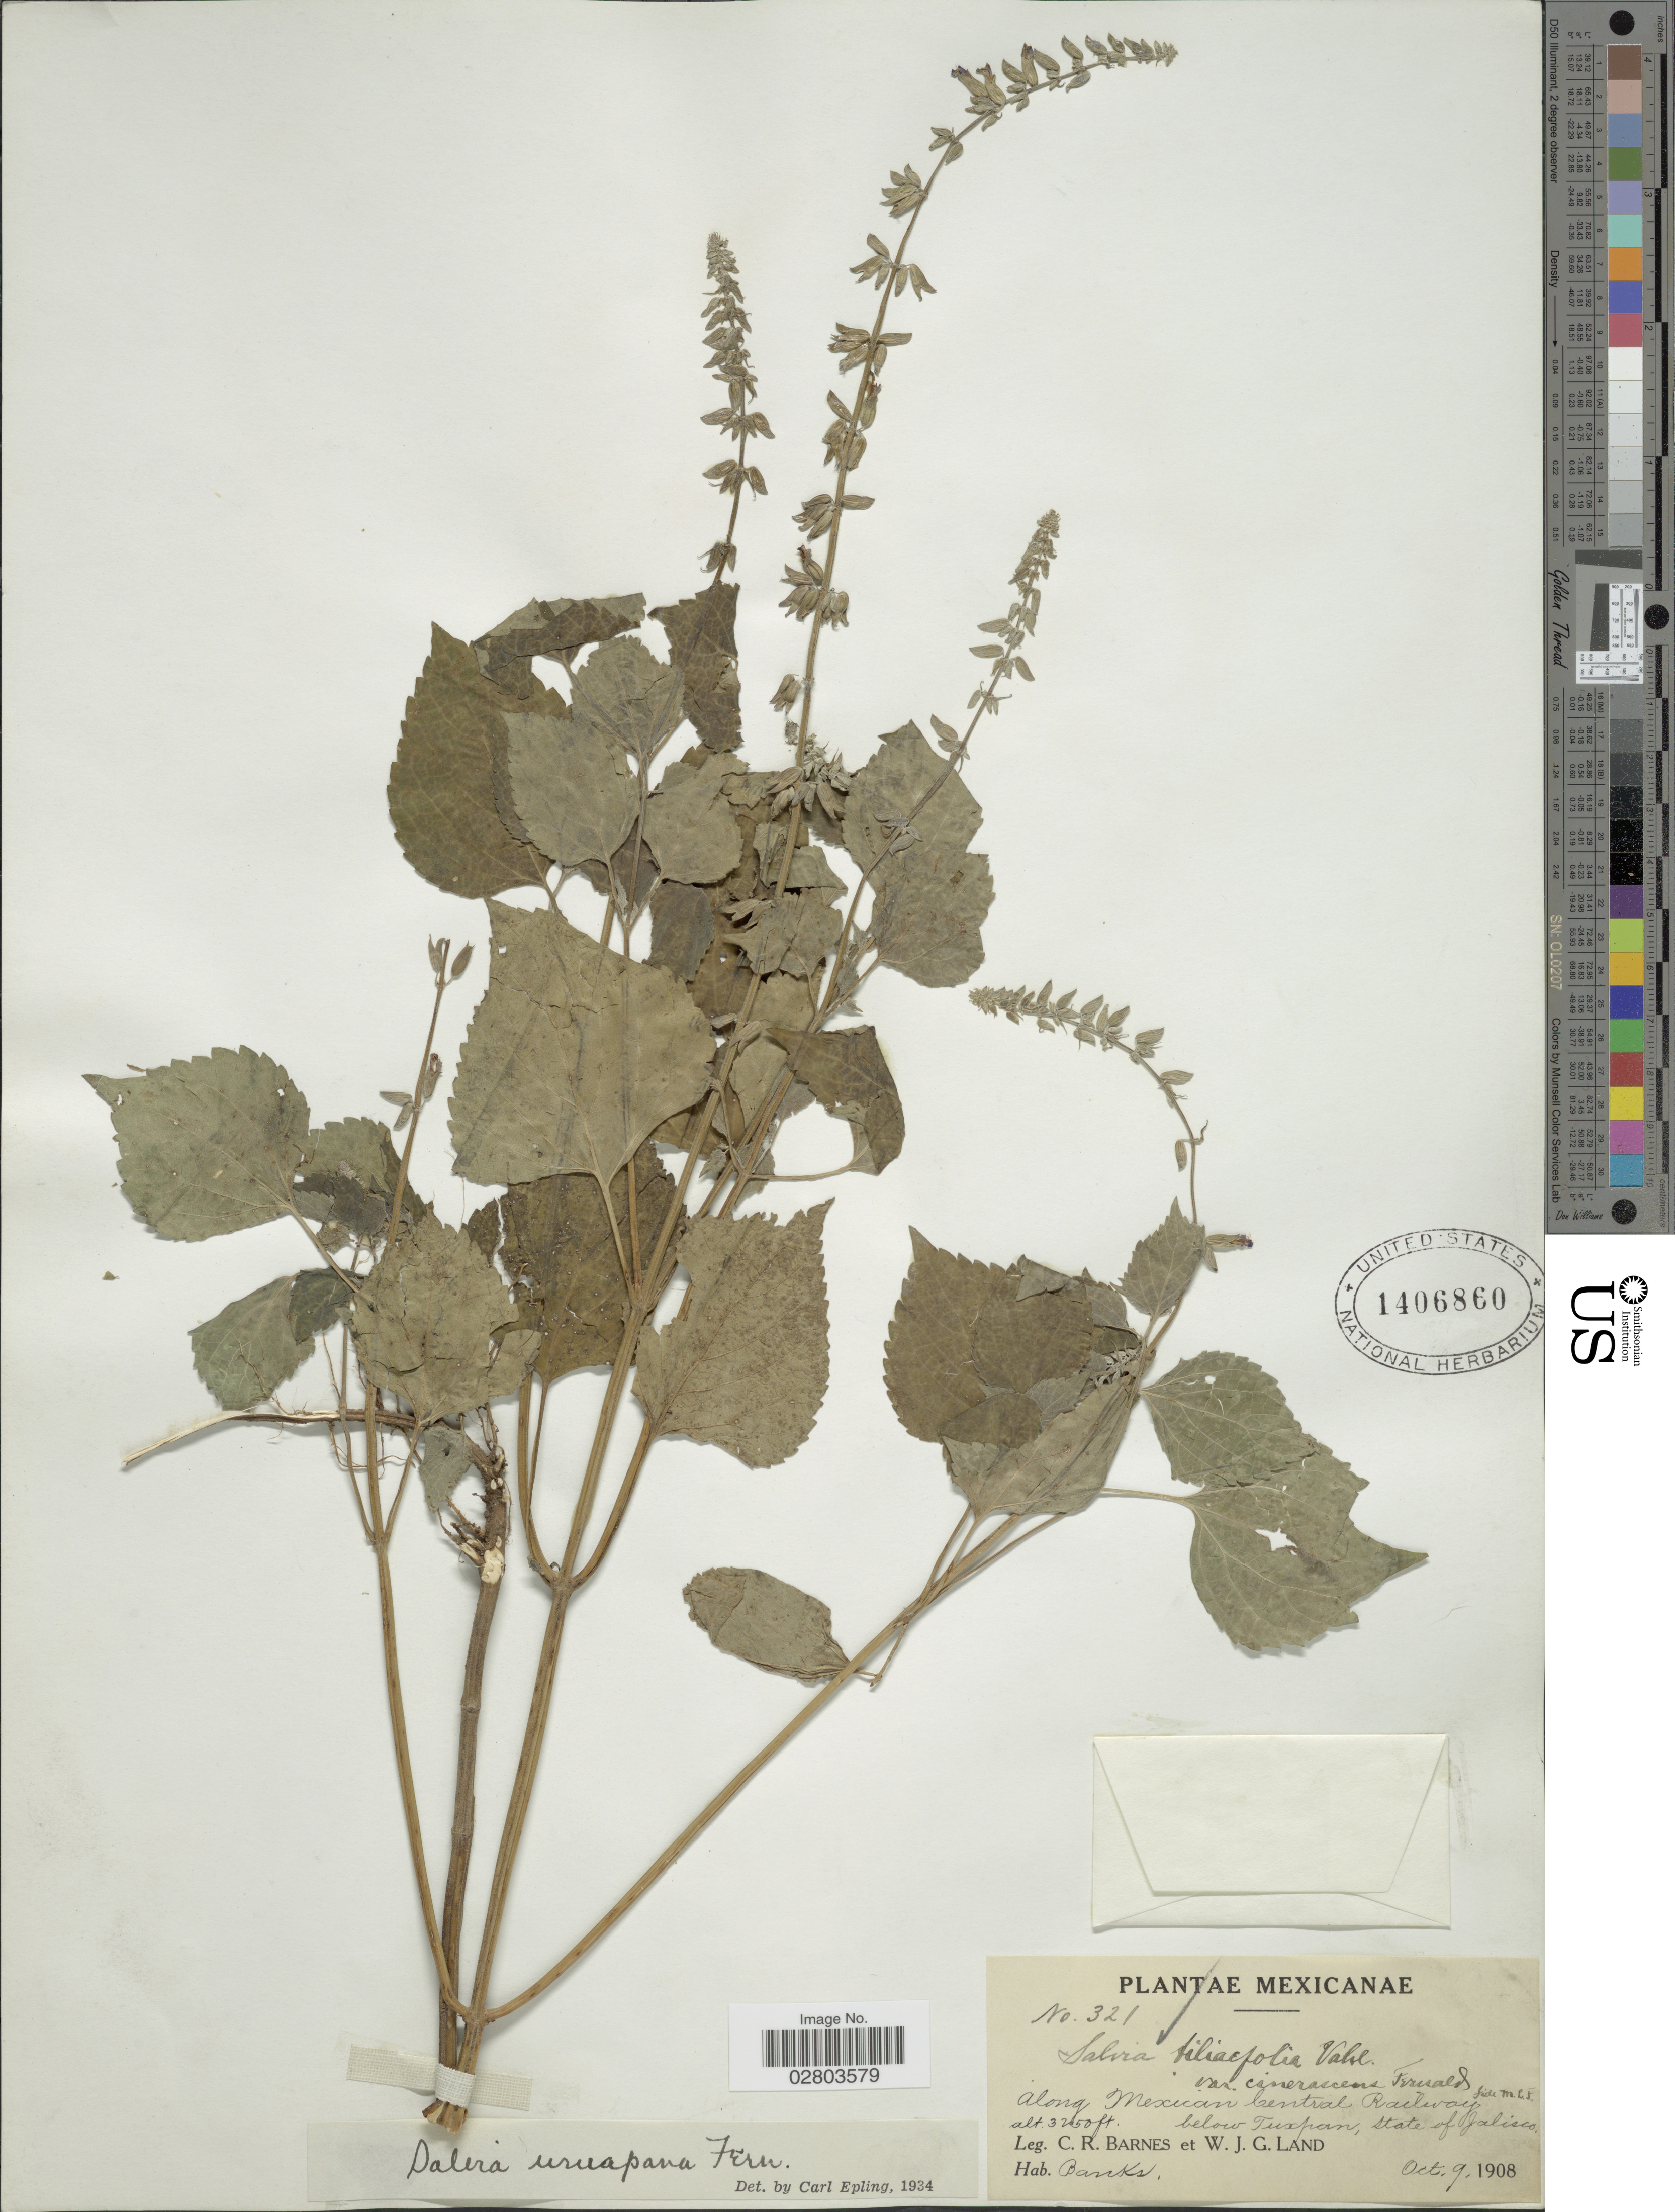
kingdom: Plantae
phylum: Tracheophyta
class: Magnoliopsida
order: Lamiales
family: Lamiaceae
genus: Salvia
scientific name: Salvia uruapana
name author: Fernald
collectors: C. R. Barnes & W. J. G. Land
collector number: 321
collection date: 1908-10-09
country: Mexico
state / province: Jalisco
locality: Along Mexican Central Railway below Tuxpan.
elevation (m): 991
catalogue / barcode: US 1406860